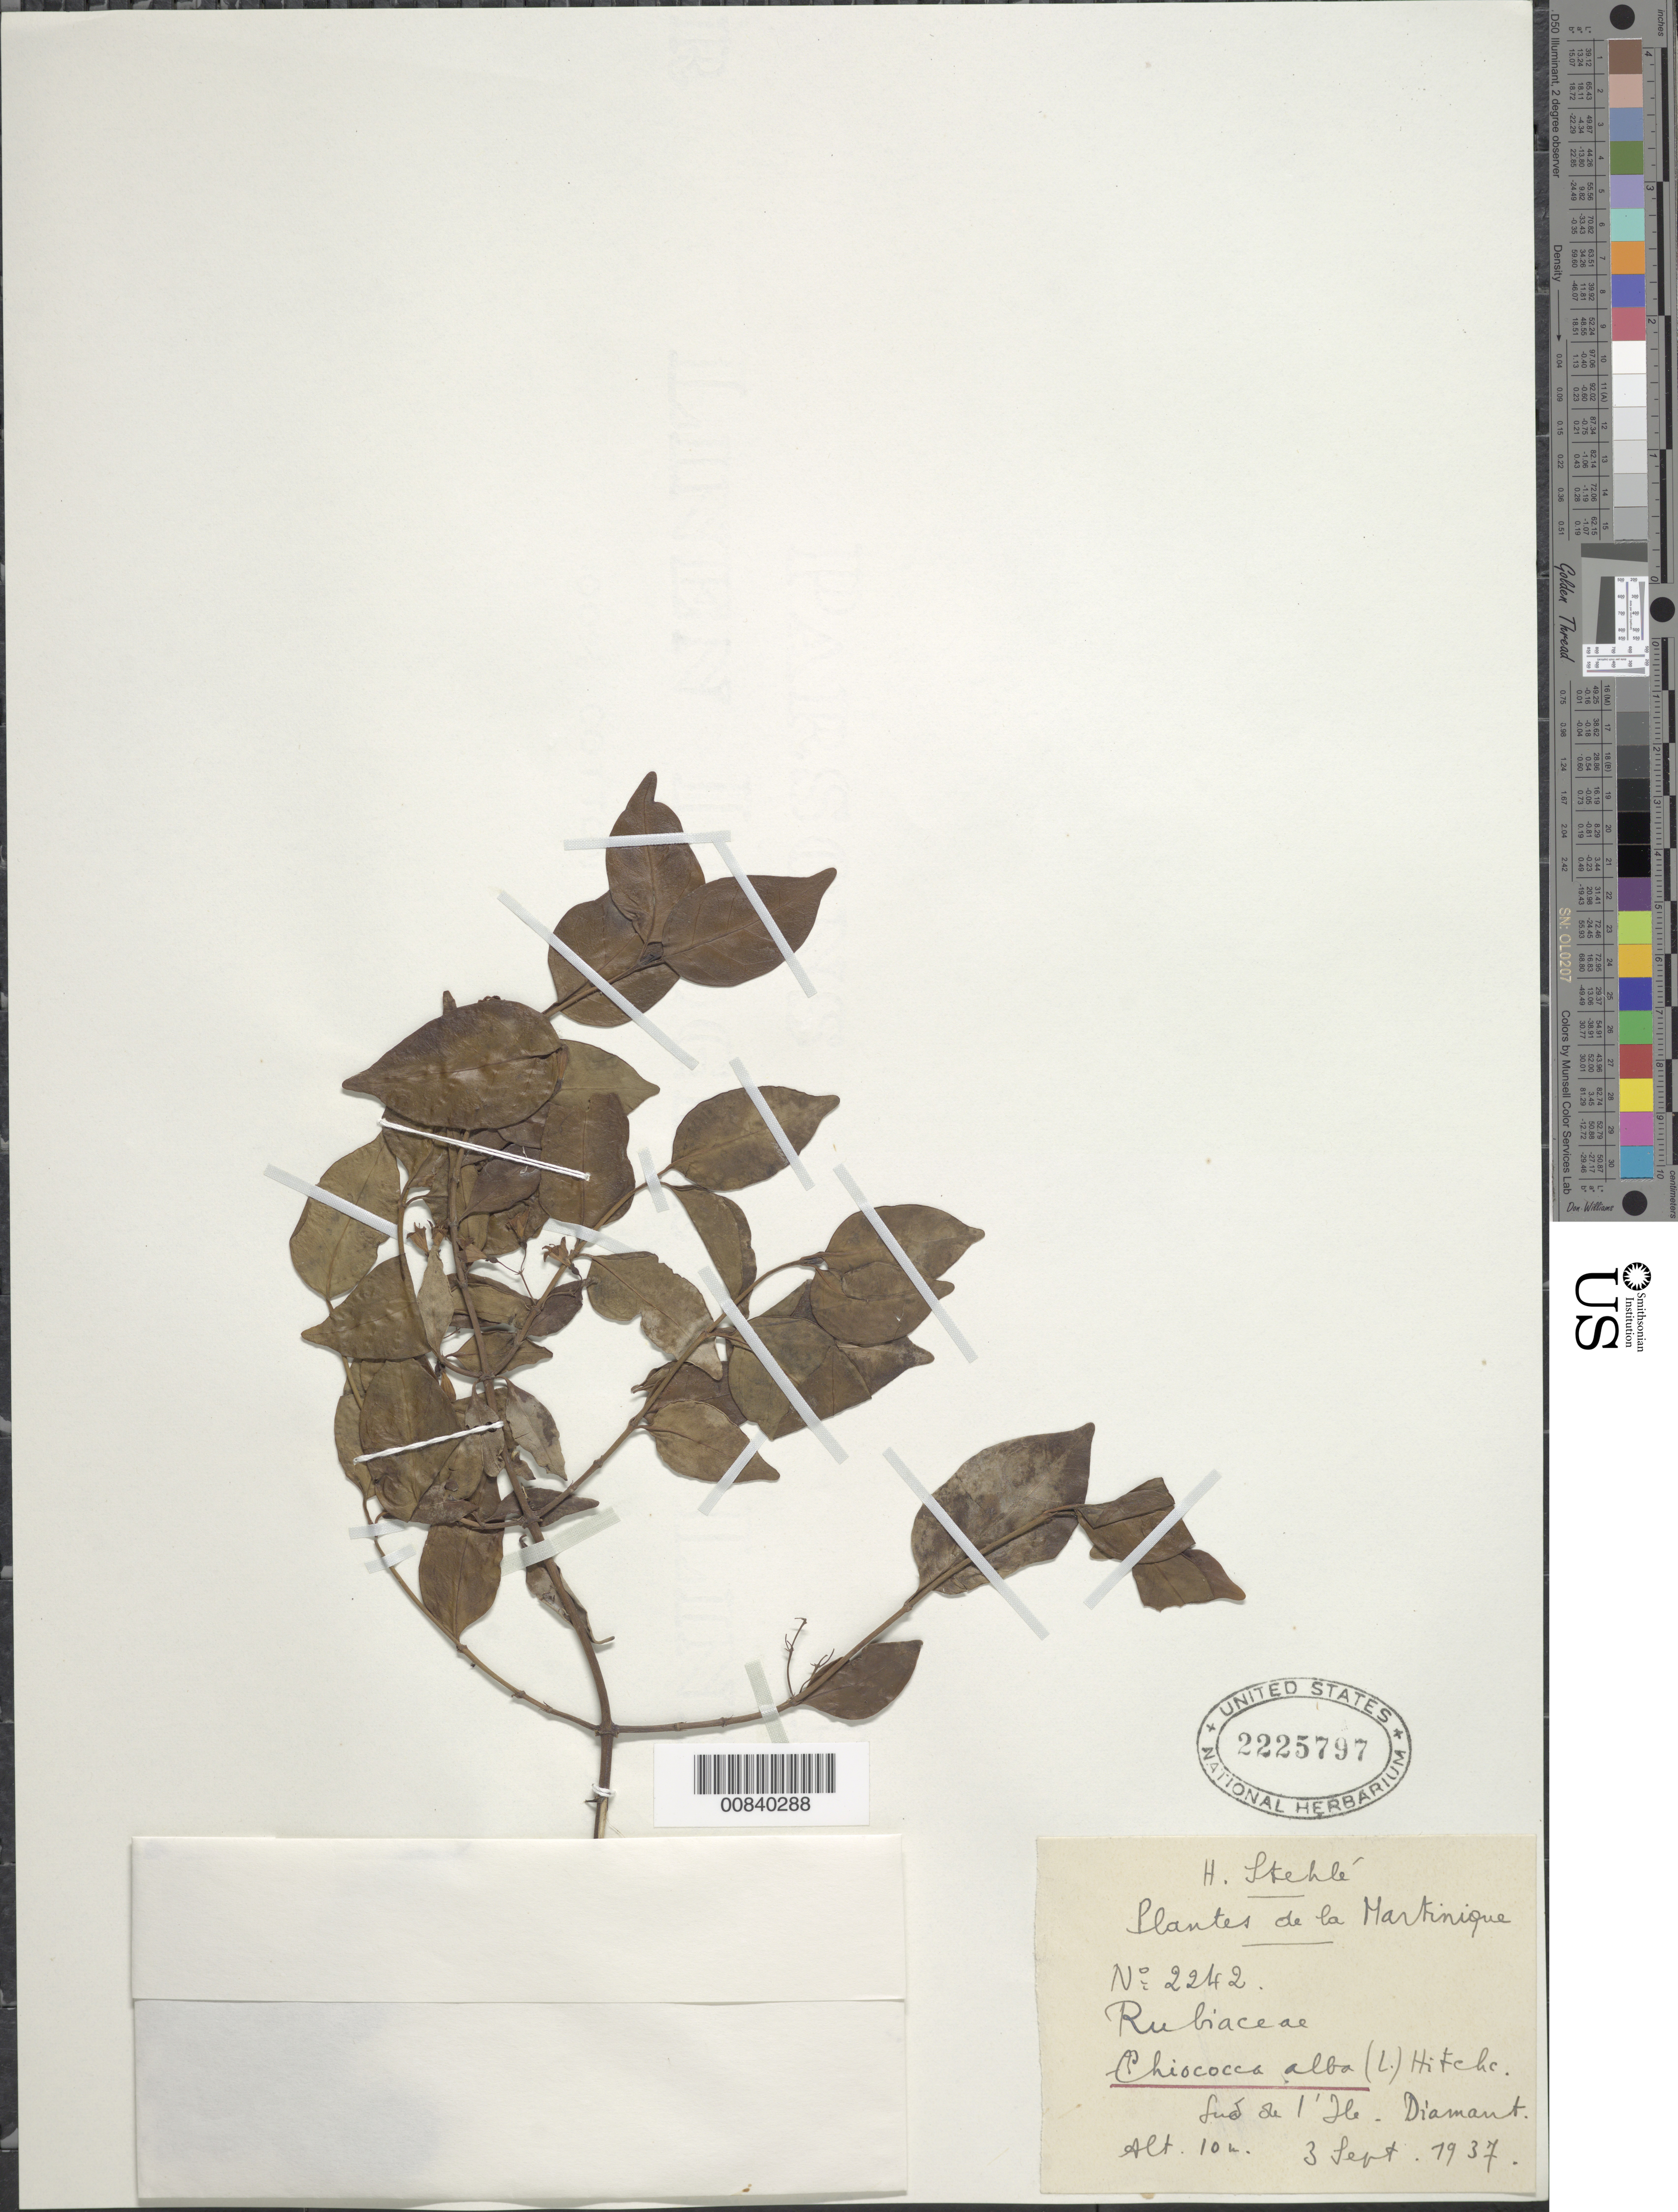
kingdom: Plantae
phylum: Tracheophyta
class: Magnoliopsida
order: Gentianales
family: Rubiaceae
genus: Chiococca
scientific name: Chiococca alba subsp. alba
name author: (L.) Hitchc.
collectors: H. Stehlé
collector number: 2242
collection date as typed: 03 Sep 1937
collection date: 1937-09-03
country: Martinique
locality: Sud de l'Ile Diamant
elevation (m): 10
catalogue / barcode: US 2225797